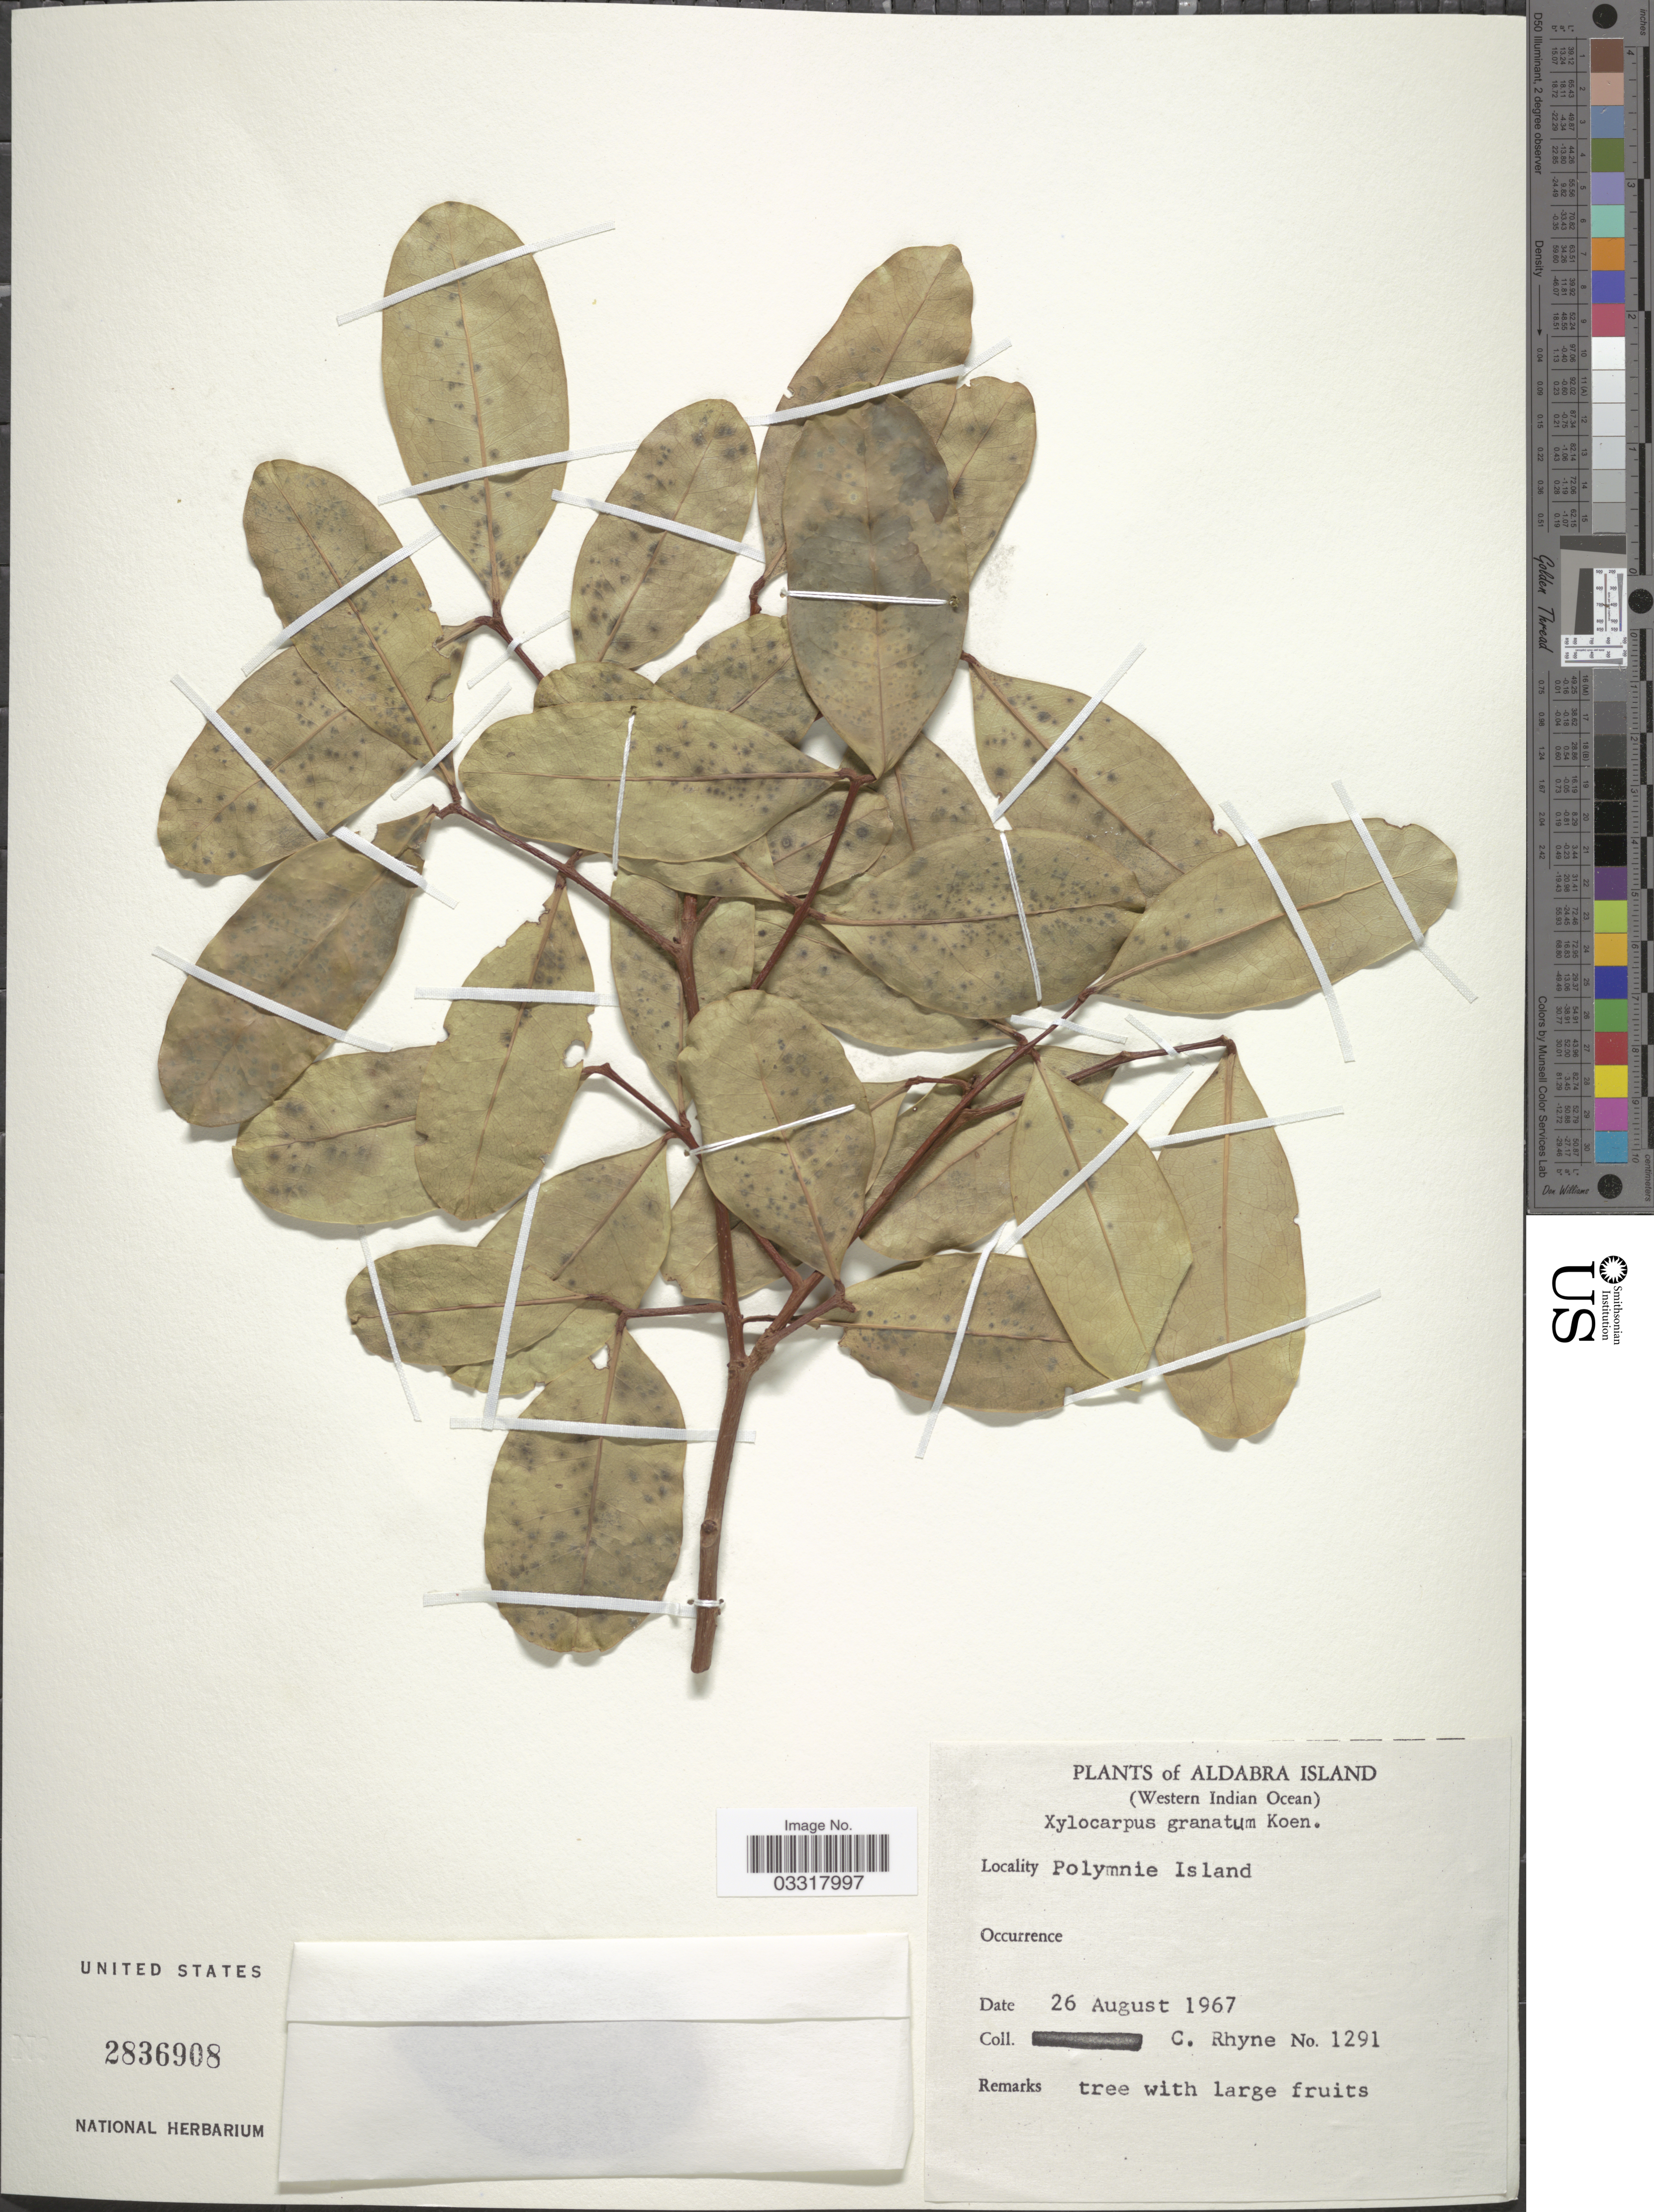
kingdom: Plantae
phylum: Tracheophyta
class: Magnoliopsida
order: Sapindales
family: Meliaceae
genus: Xylocarpus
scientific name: Xylocarpus granatum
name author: J. Koenig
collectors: C. Rhyne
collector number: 1291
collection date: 1967-08-26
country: Seychelles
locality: Aldabra Island (Western Indian Ocean).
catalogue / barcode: US 2836908